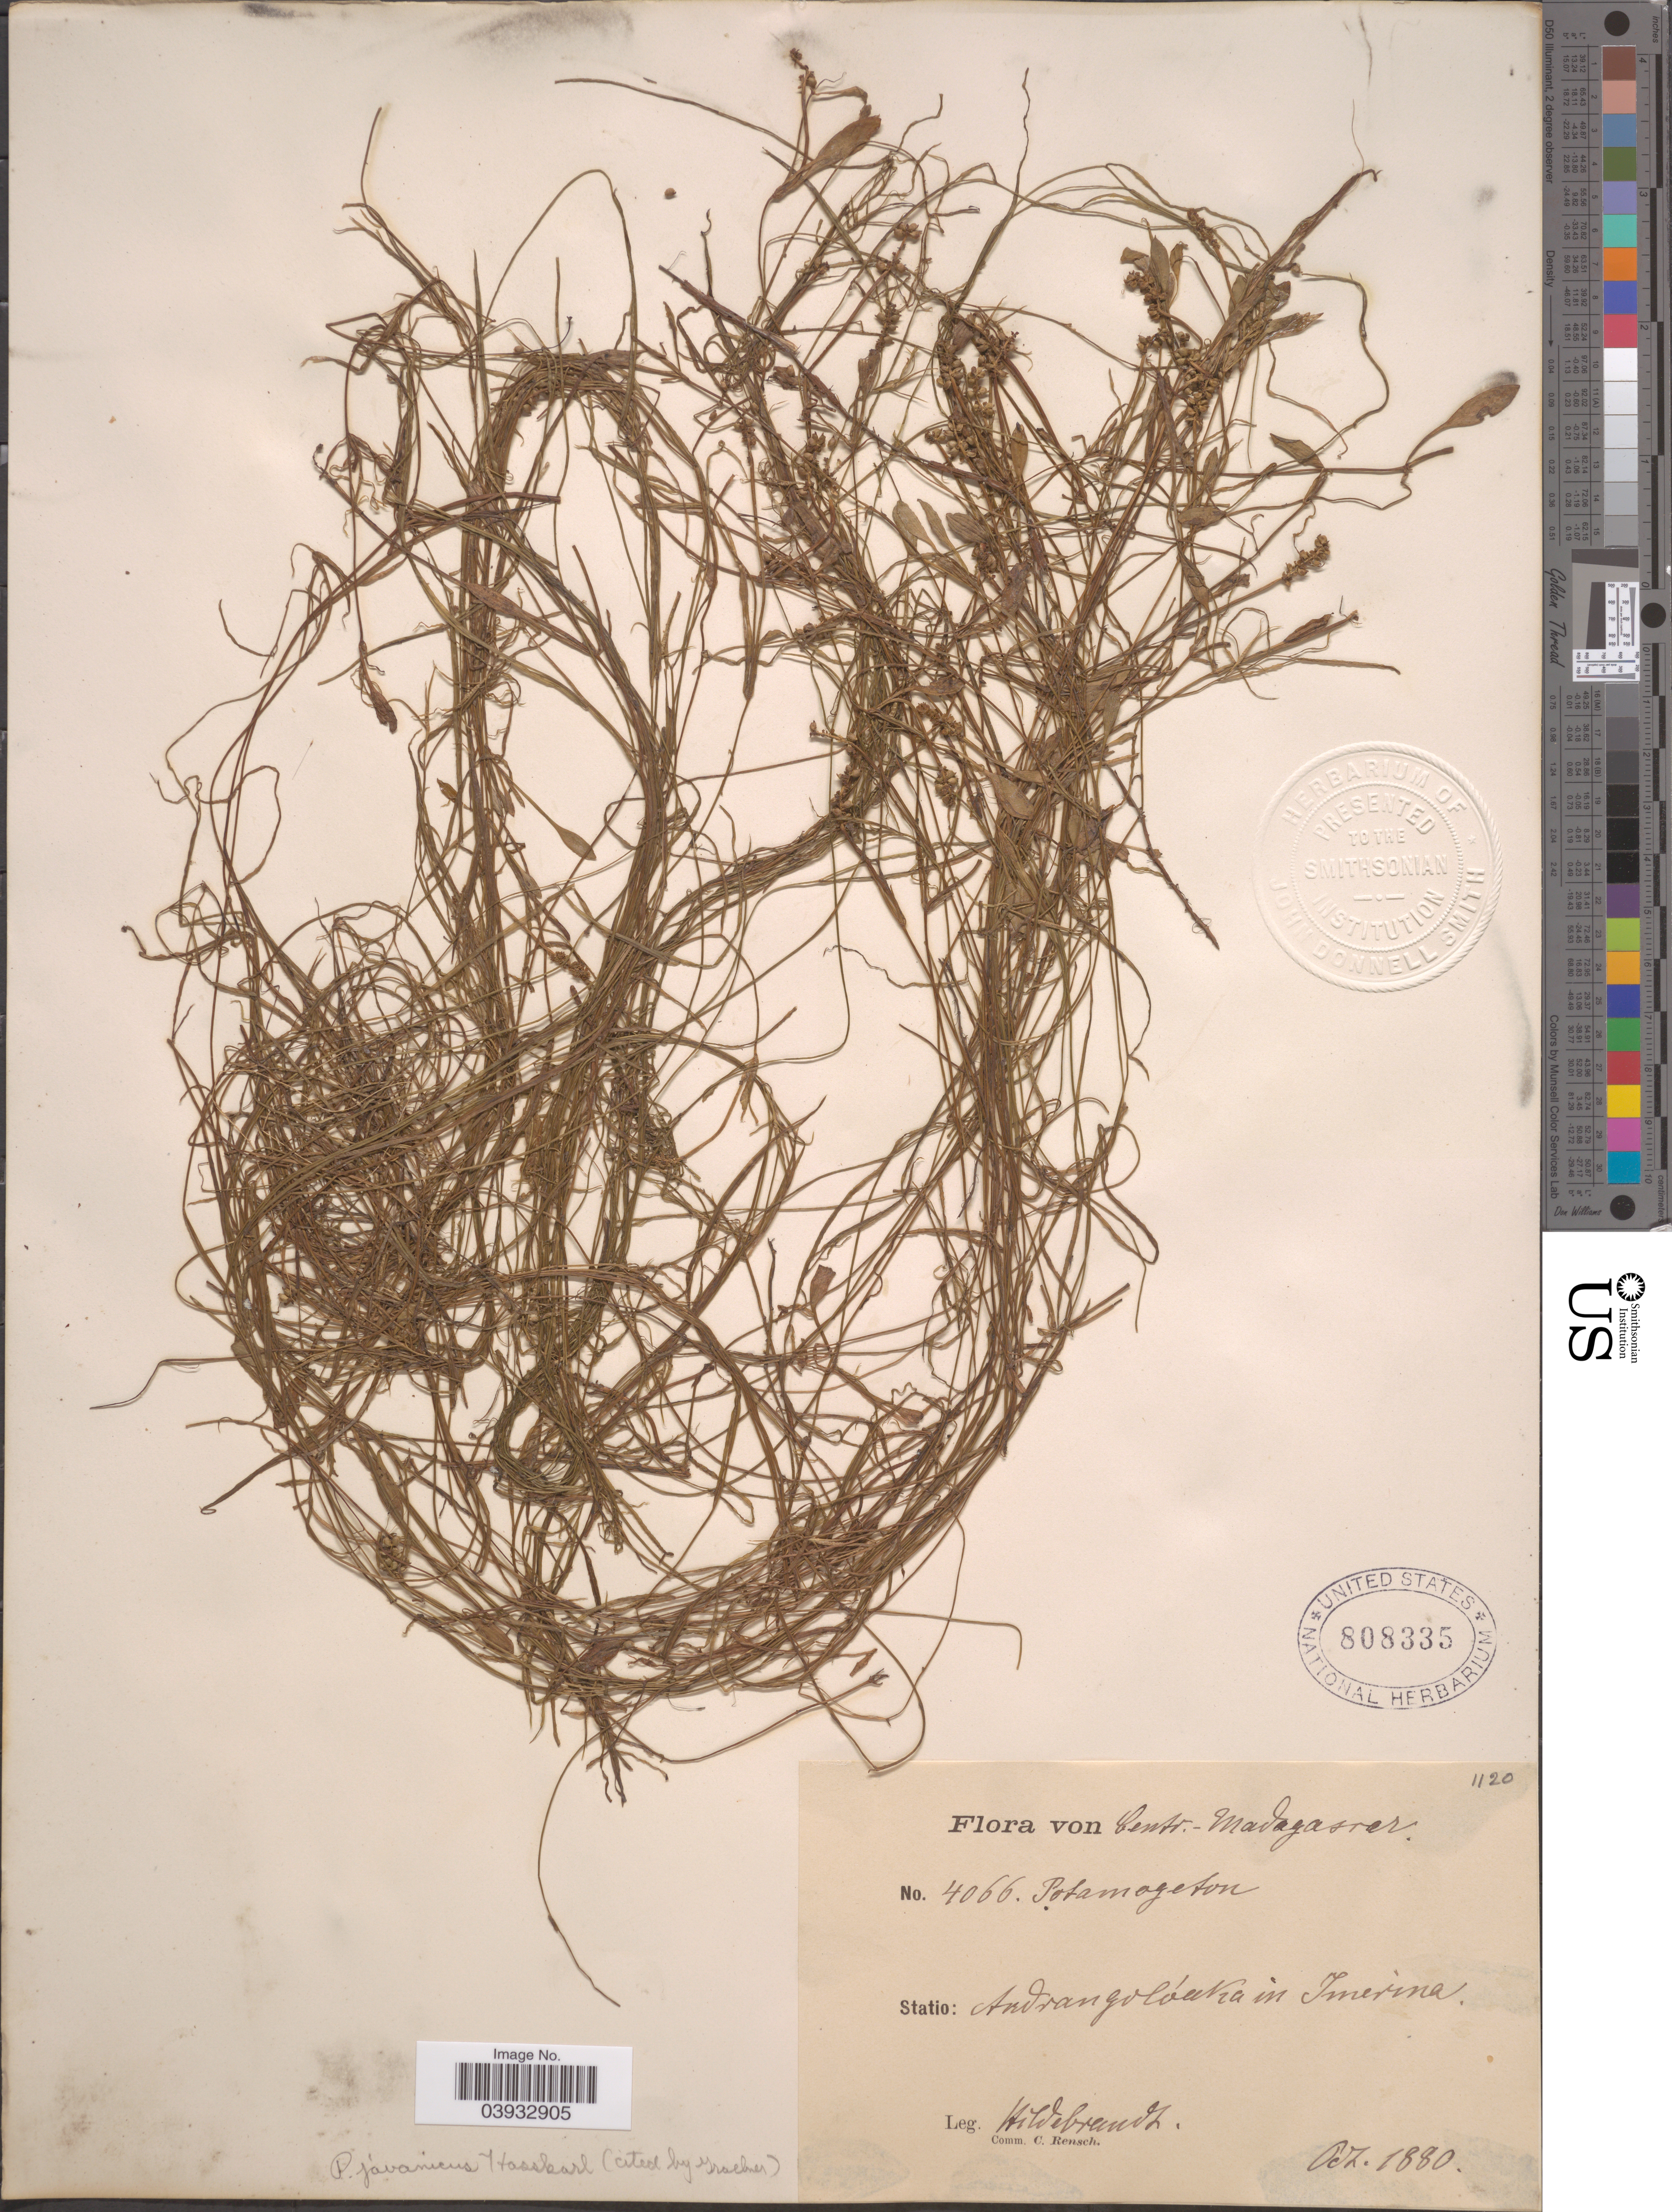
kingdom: Plantae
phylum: Tracheophyta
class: Liliopsida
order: Alismatales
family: Potamogetonaceae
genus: Potamogeton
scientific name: Potamogeton javanicus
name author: Hassk.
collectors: J. Hildebrandt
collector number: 1120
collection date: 1880-10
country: Madagascar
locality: Centr.-Madagascar. Statio: Andrangvlóaka in Imerina.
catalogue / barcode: US 808335